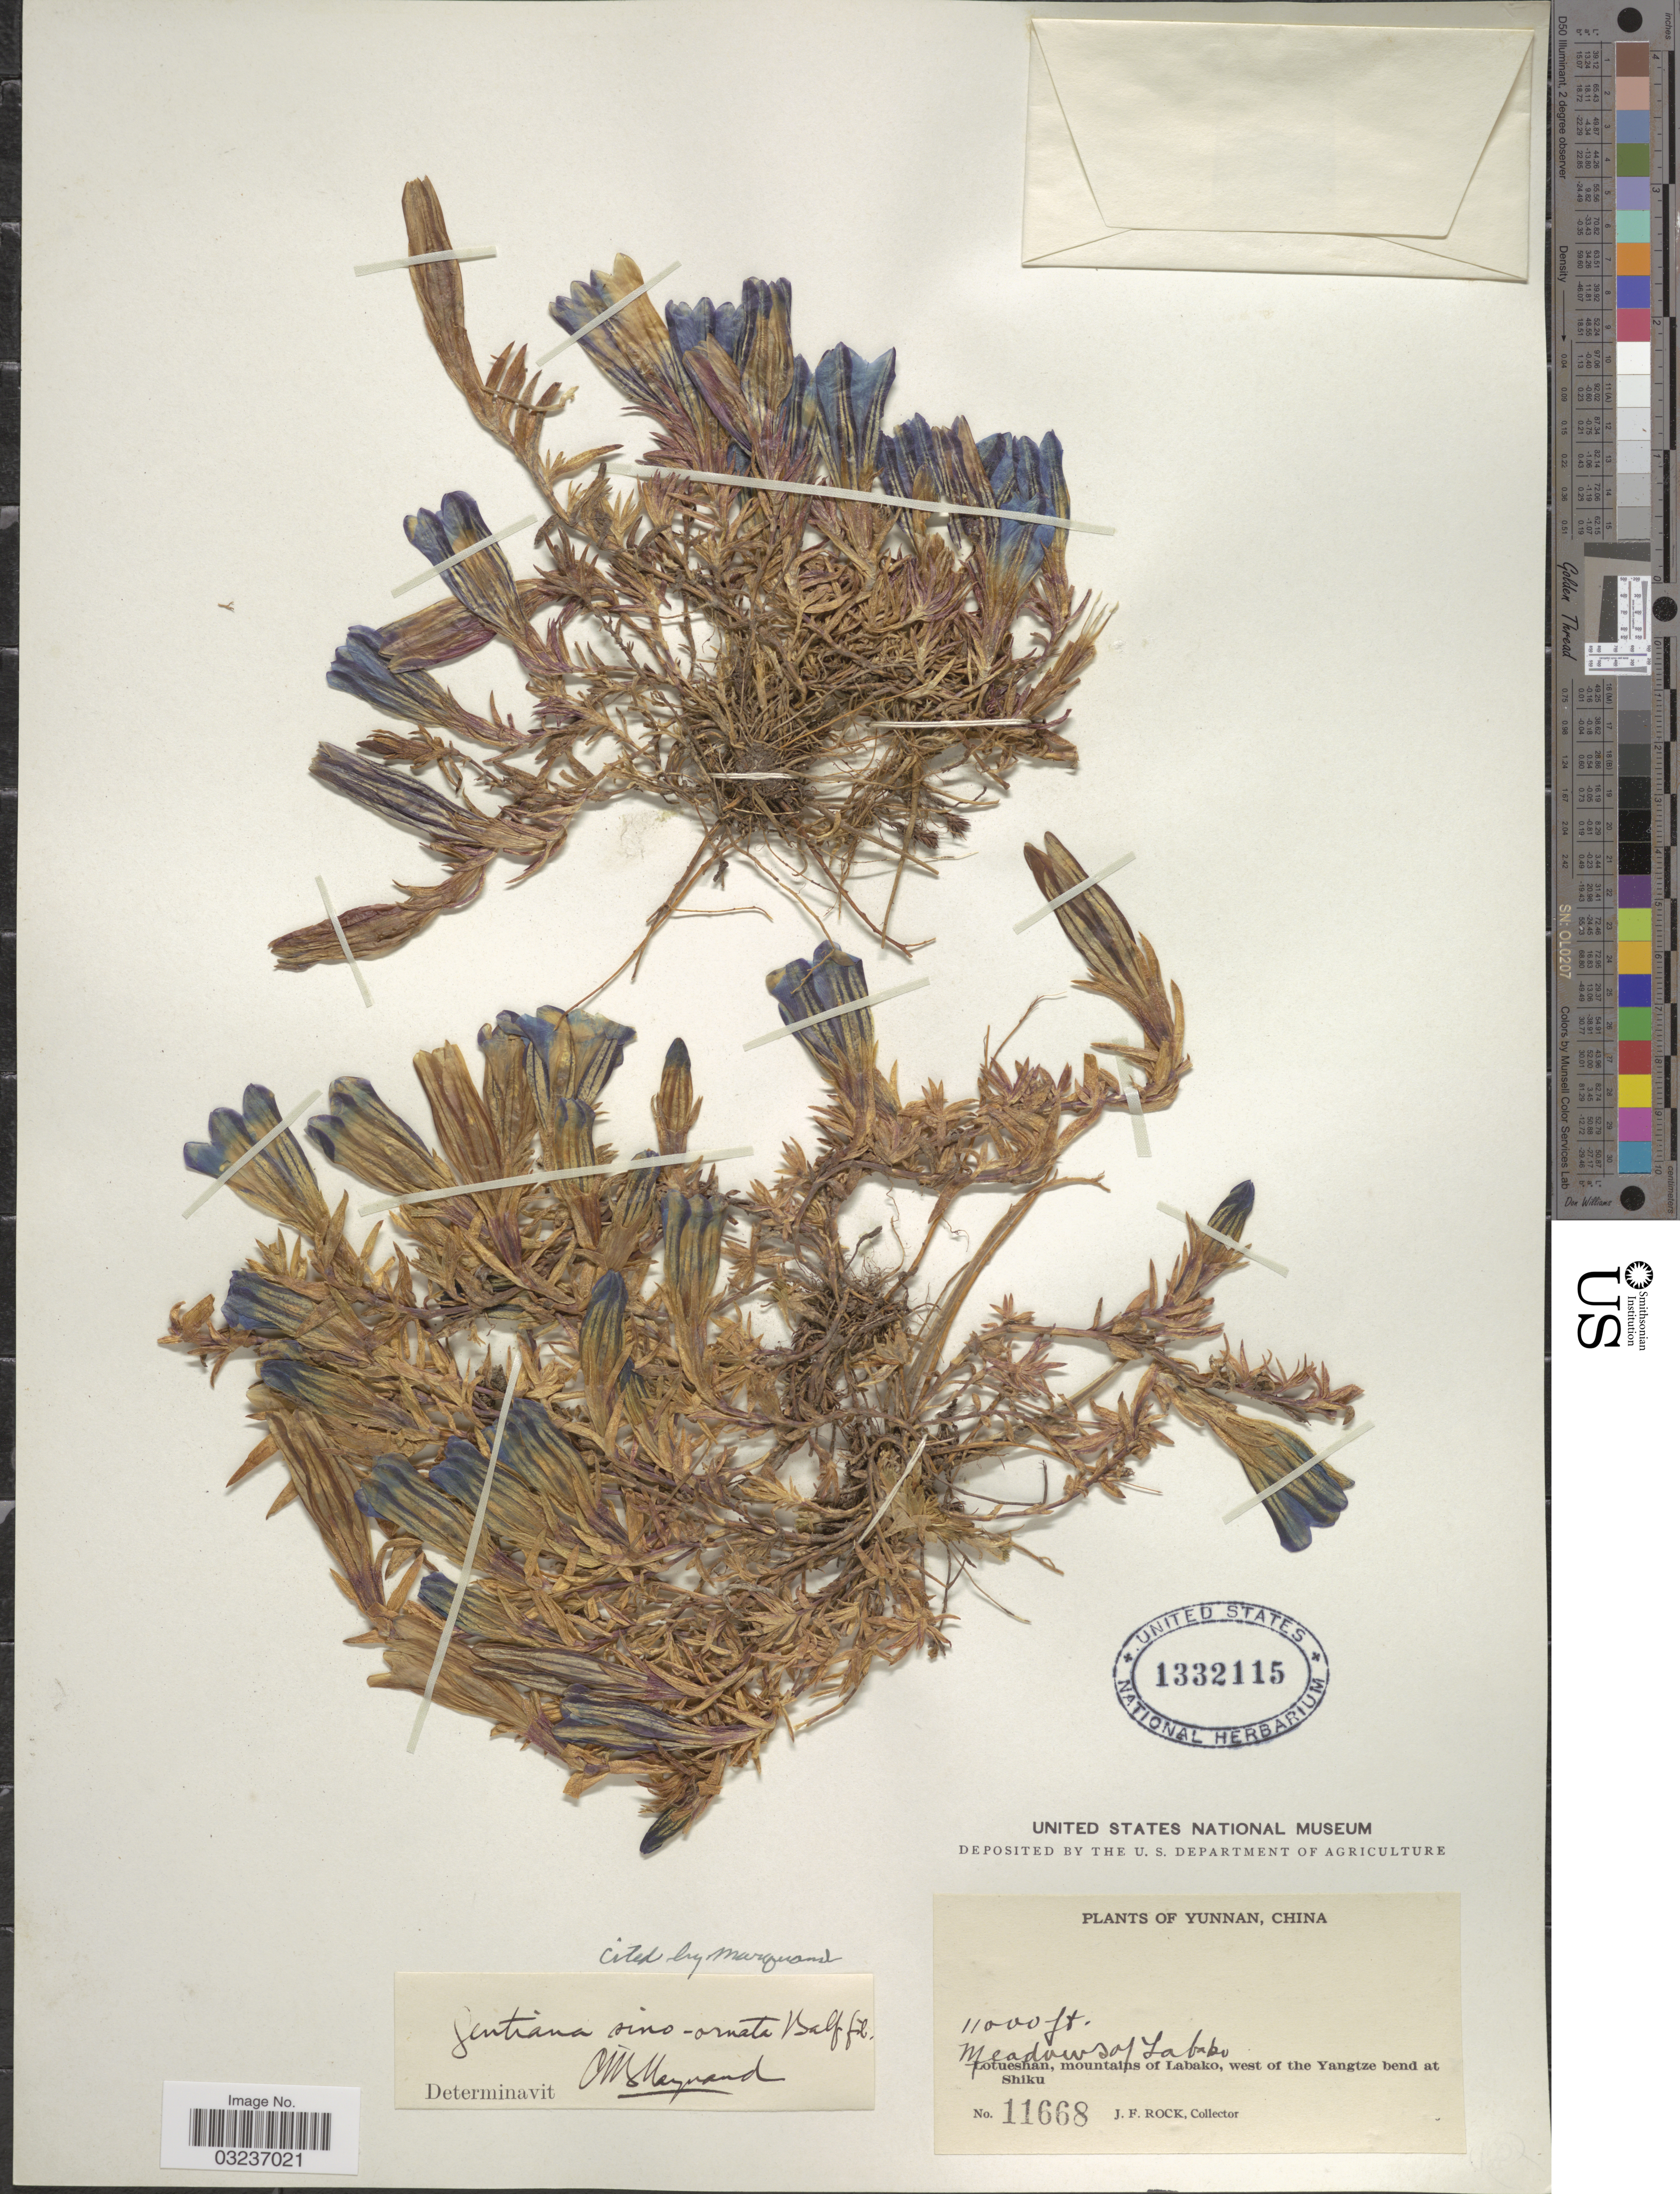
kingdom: Plantae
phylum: Tracheophyta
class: Magnoliopsida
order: Gentianales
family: Gentianaceae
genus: Gentiana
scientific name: Gentiana sino-ornata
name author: Balf. f.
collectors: J. Rock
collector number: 11668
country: China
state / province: Yunnan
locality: Meadows of Labaku, Lotueshan, mountains of Labako, west of the Yangtze bend at Shiku.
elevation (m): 3353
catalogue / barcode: US 1332115